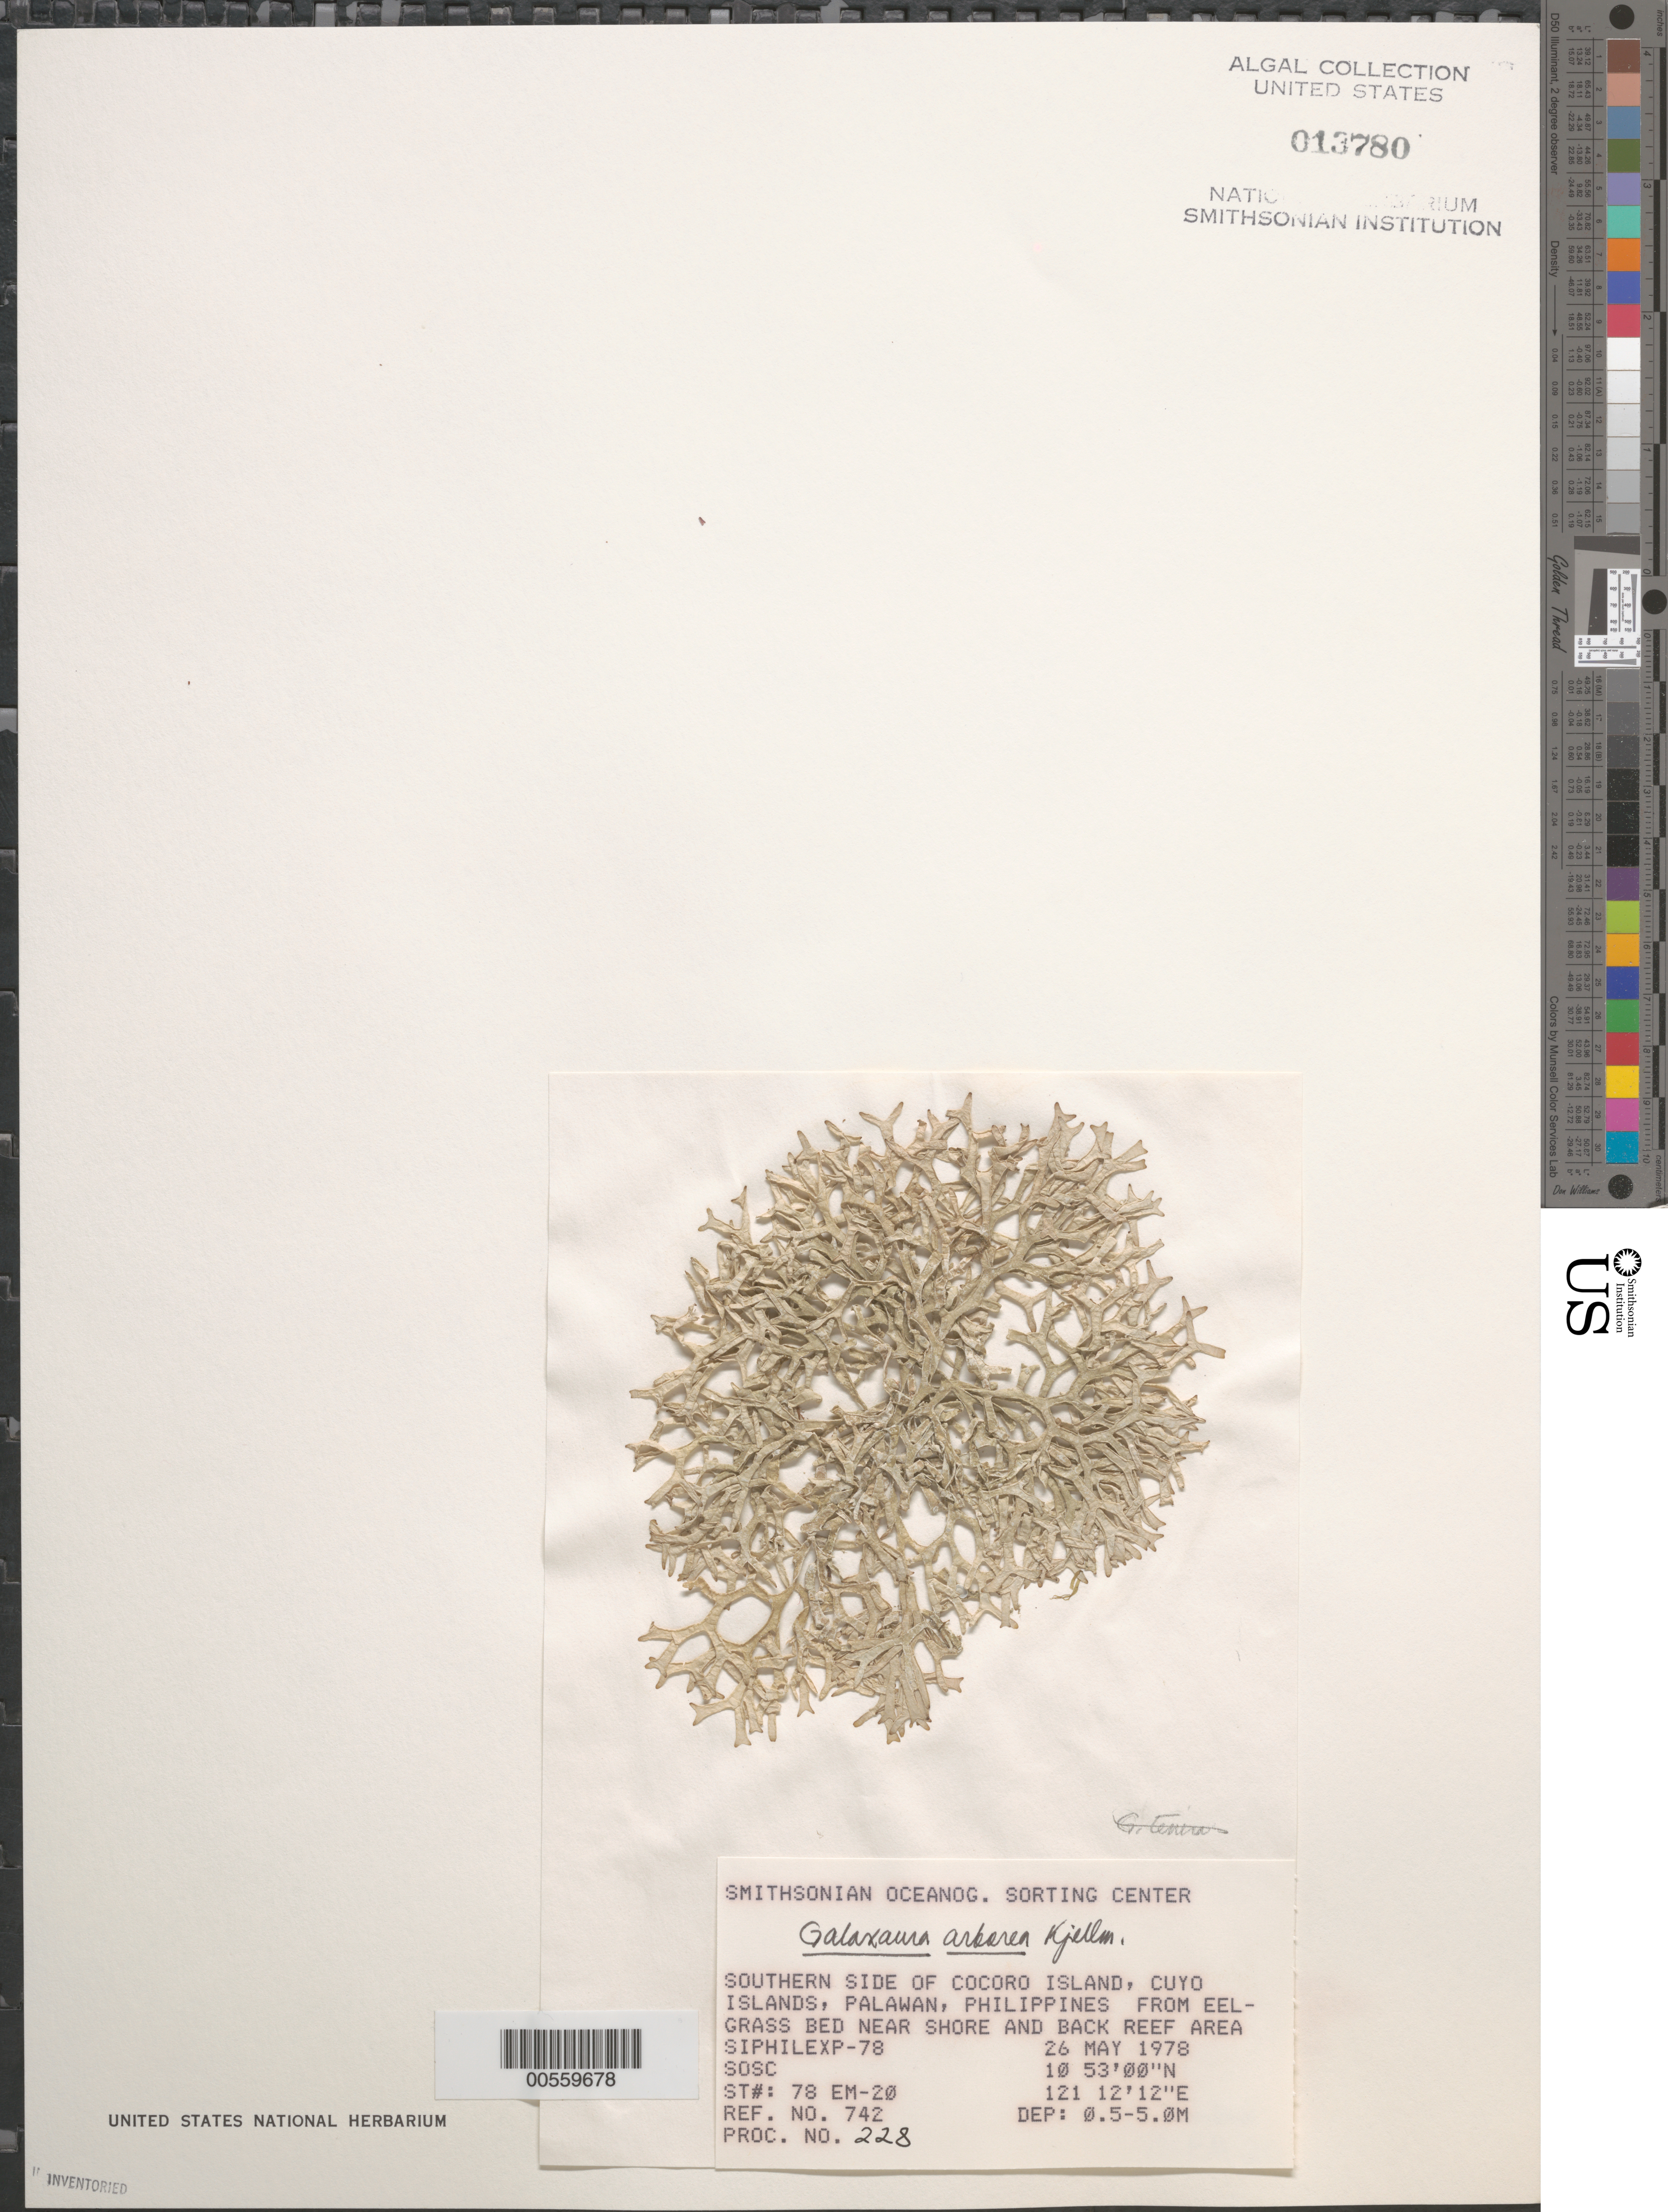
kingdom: Plantae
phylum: Rhodophyta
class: Florideophyceae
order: Nemaliales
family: Galaxauraceae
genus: Dichotomaria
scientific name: Dichotomaria spathulata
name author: (Kjellm.) A. Kurihara & Huisman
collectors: SOSC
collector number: Station 78 Em-20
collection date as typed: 26 May 1978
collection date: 1978-05-26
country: Philippines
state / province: Mimaropa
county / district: Palawan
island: Cocoro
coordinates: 10 53' 00" N, 121 12' 12" E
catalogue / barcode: US 13780